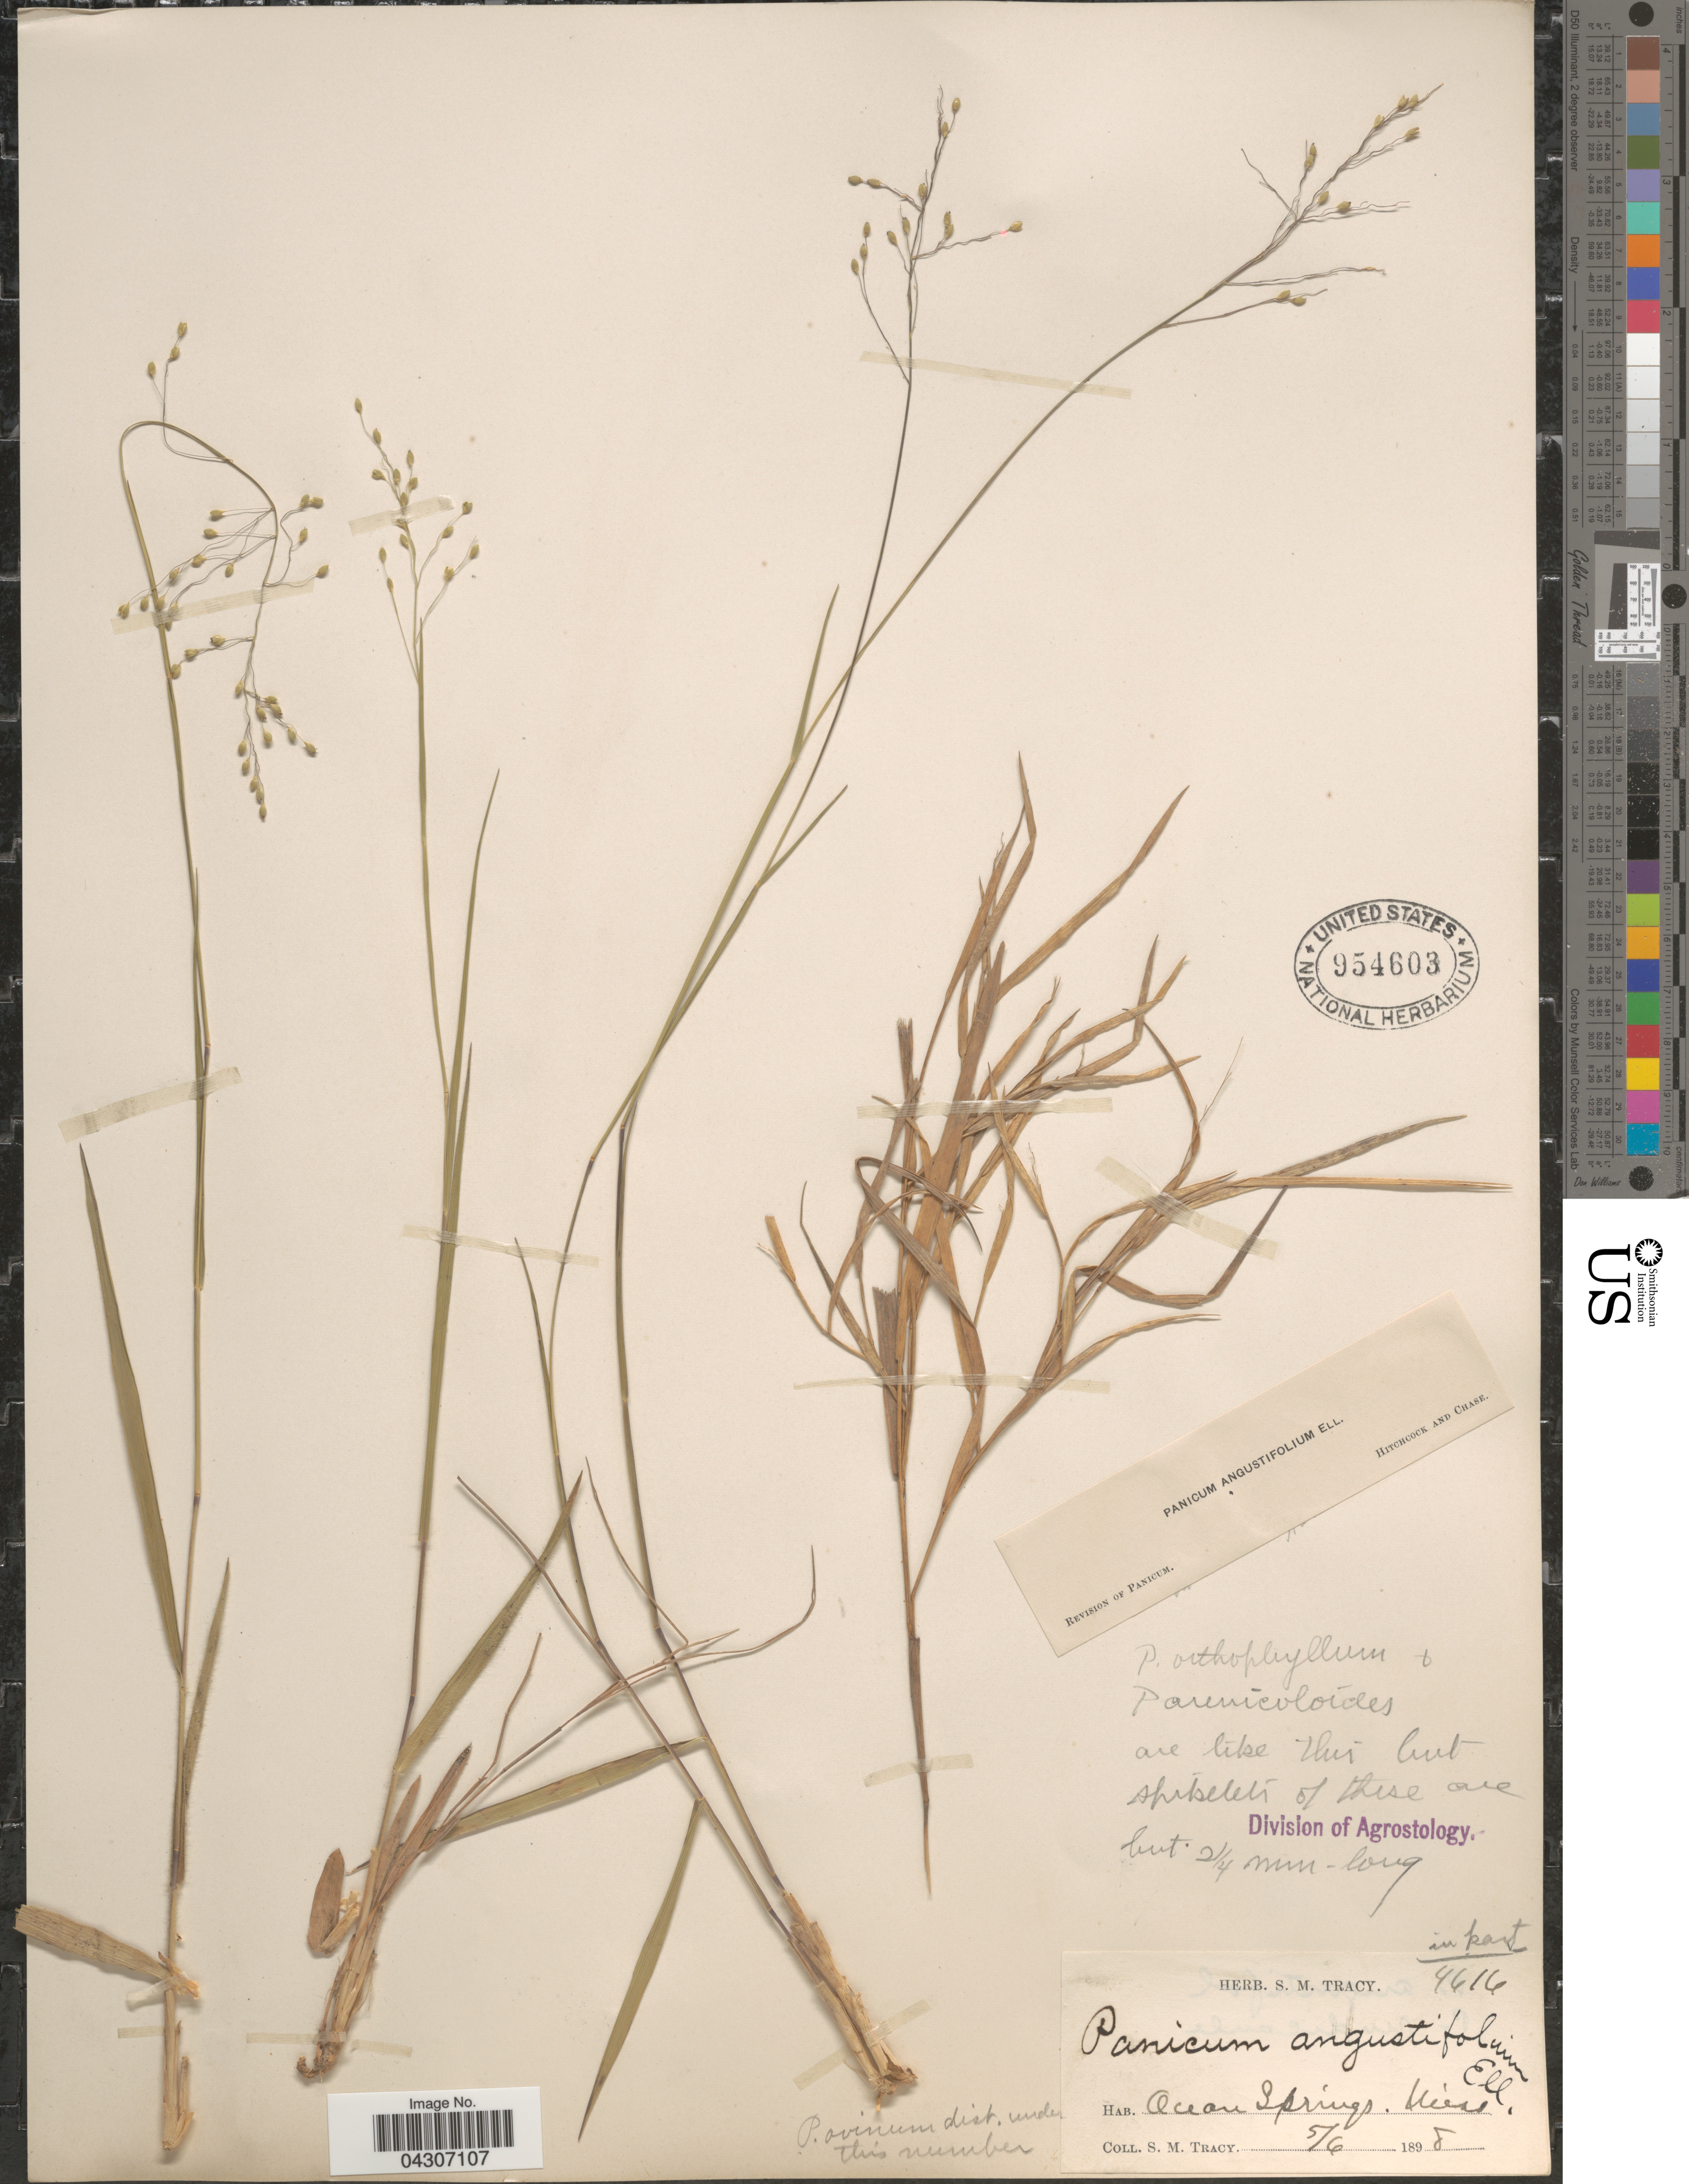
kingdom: Plantae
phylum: Tracheophyta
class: Liliopsida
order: Poales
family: Poaceae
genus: Dichanthelium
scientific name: Dichanthelium aciculare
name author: (Desv. ex Poir.) Gould & C.A. Clark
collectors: S. M. Tracy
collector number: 4616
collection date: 1898-05-06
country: United States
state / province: Mississippi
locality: Ocean Springs.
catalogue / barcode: US 954603